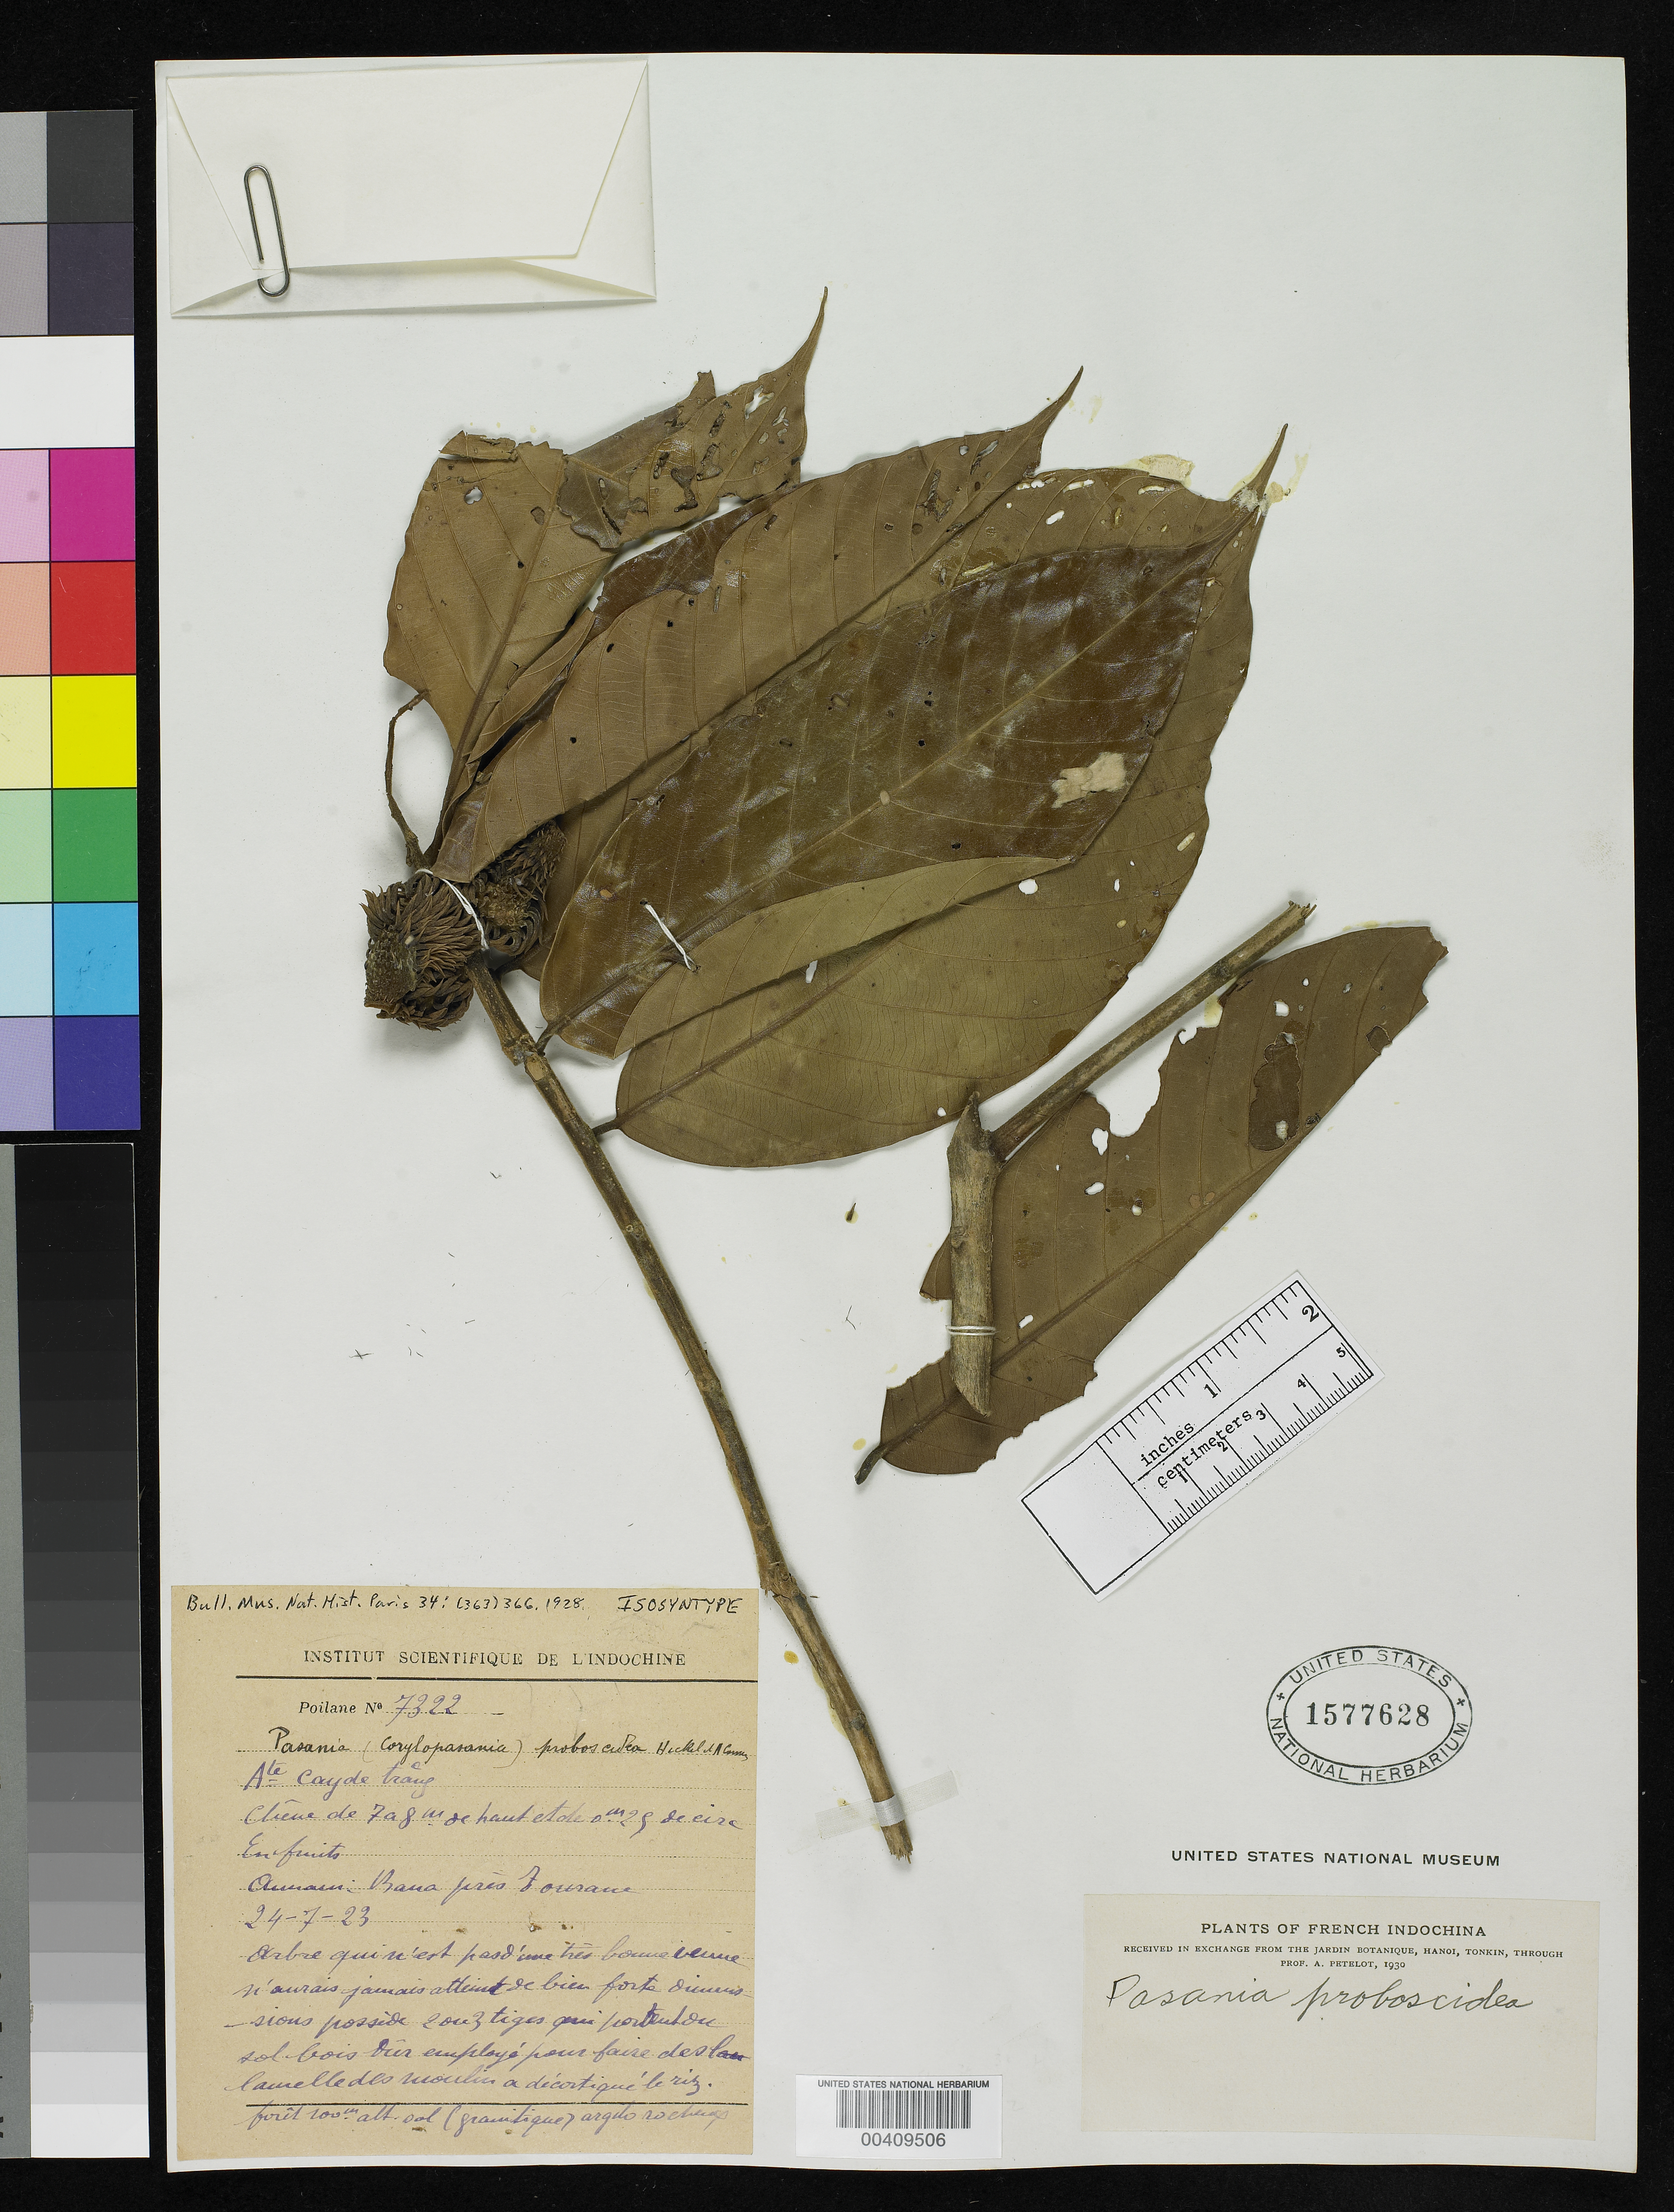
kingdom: Plantae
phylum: Tracheophyta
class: Magnoliopsida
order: Fagales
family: Fagaceae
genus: Pasania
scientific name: Pasania proboscidea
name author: Hickel & A. Camus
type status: Isosyntype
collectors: E. Poilane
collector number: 7322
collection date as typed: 24 Jul 1923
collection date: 1923-07-24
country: Vietnam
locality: Bana pres Tourane.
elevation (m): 100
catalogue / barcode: US 1577628